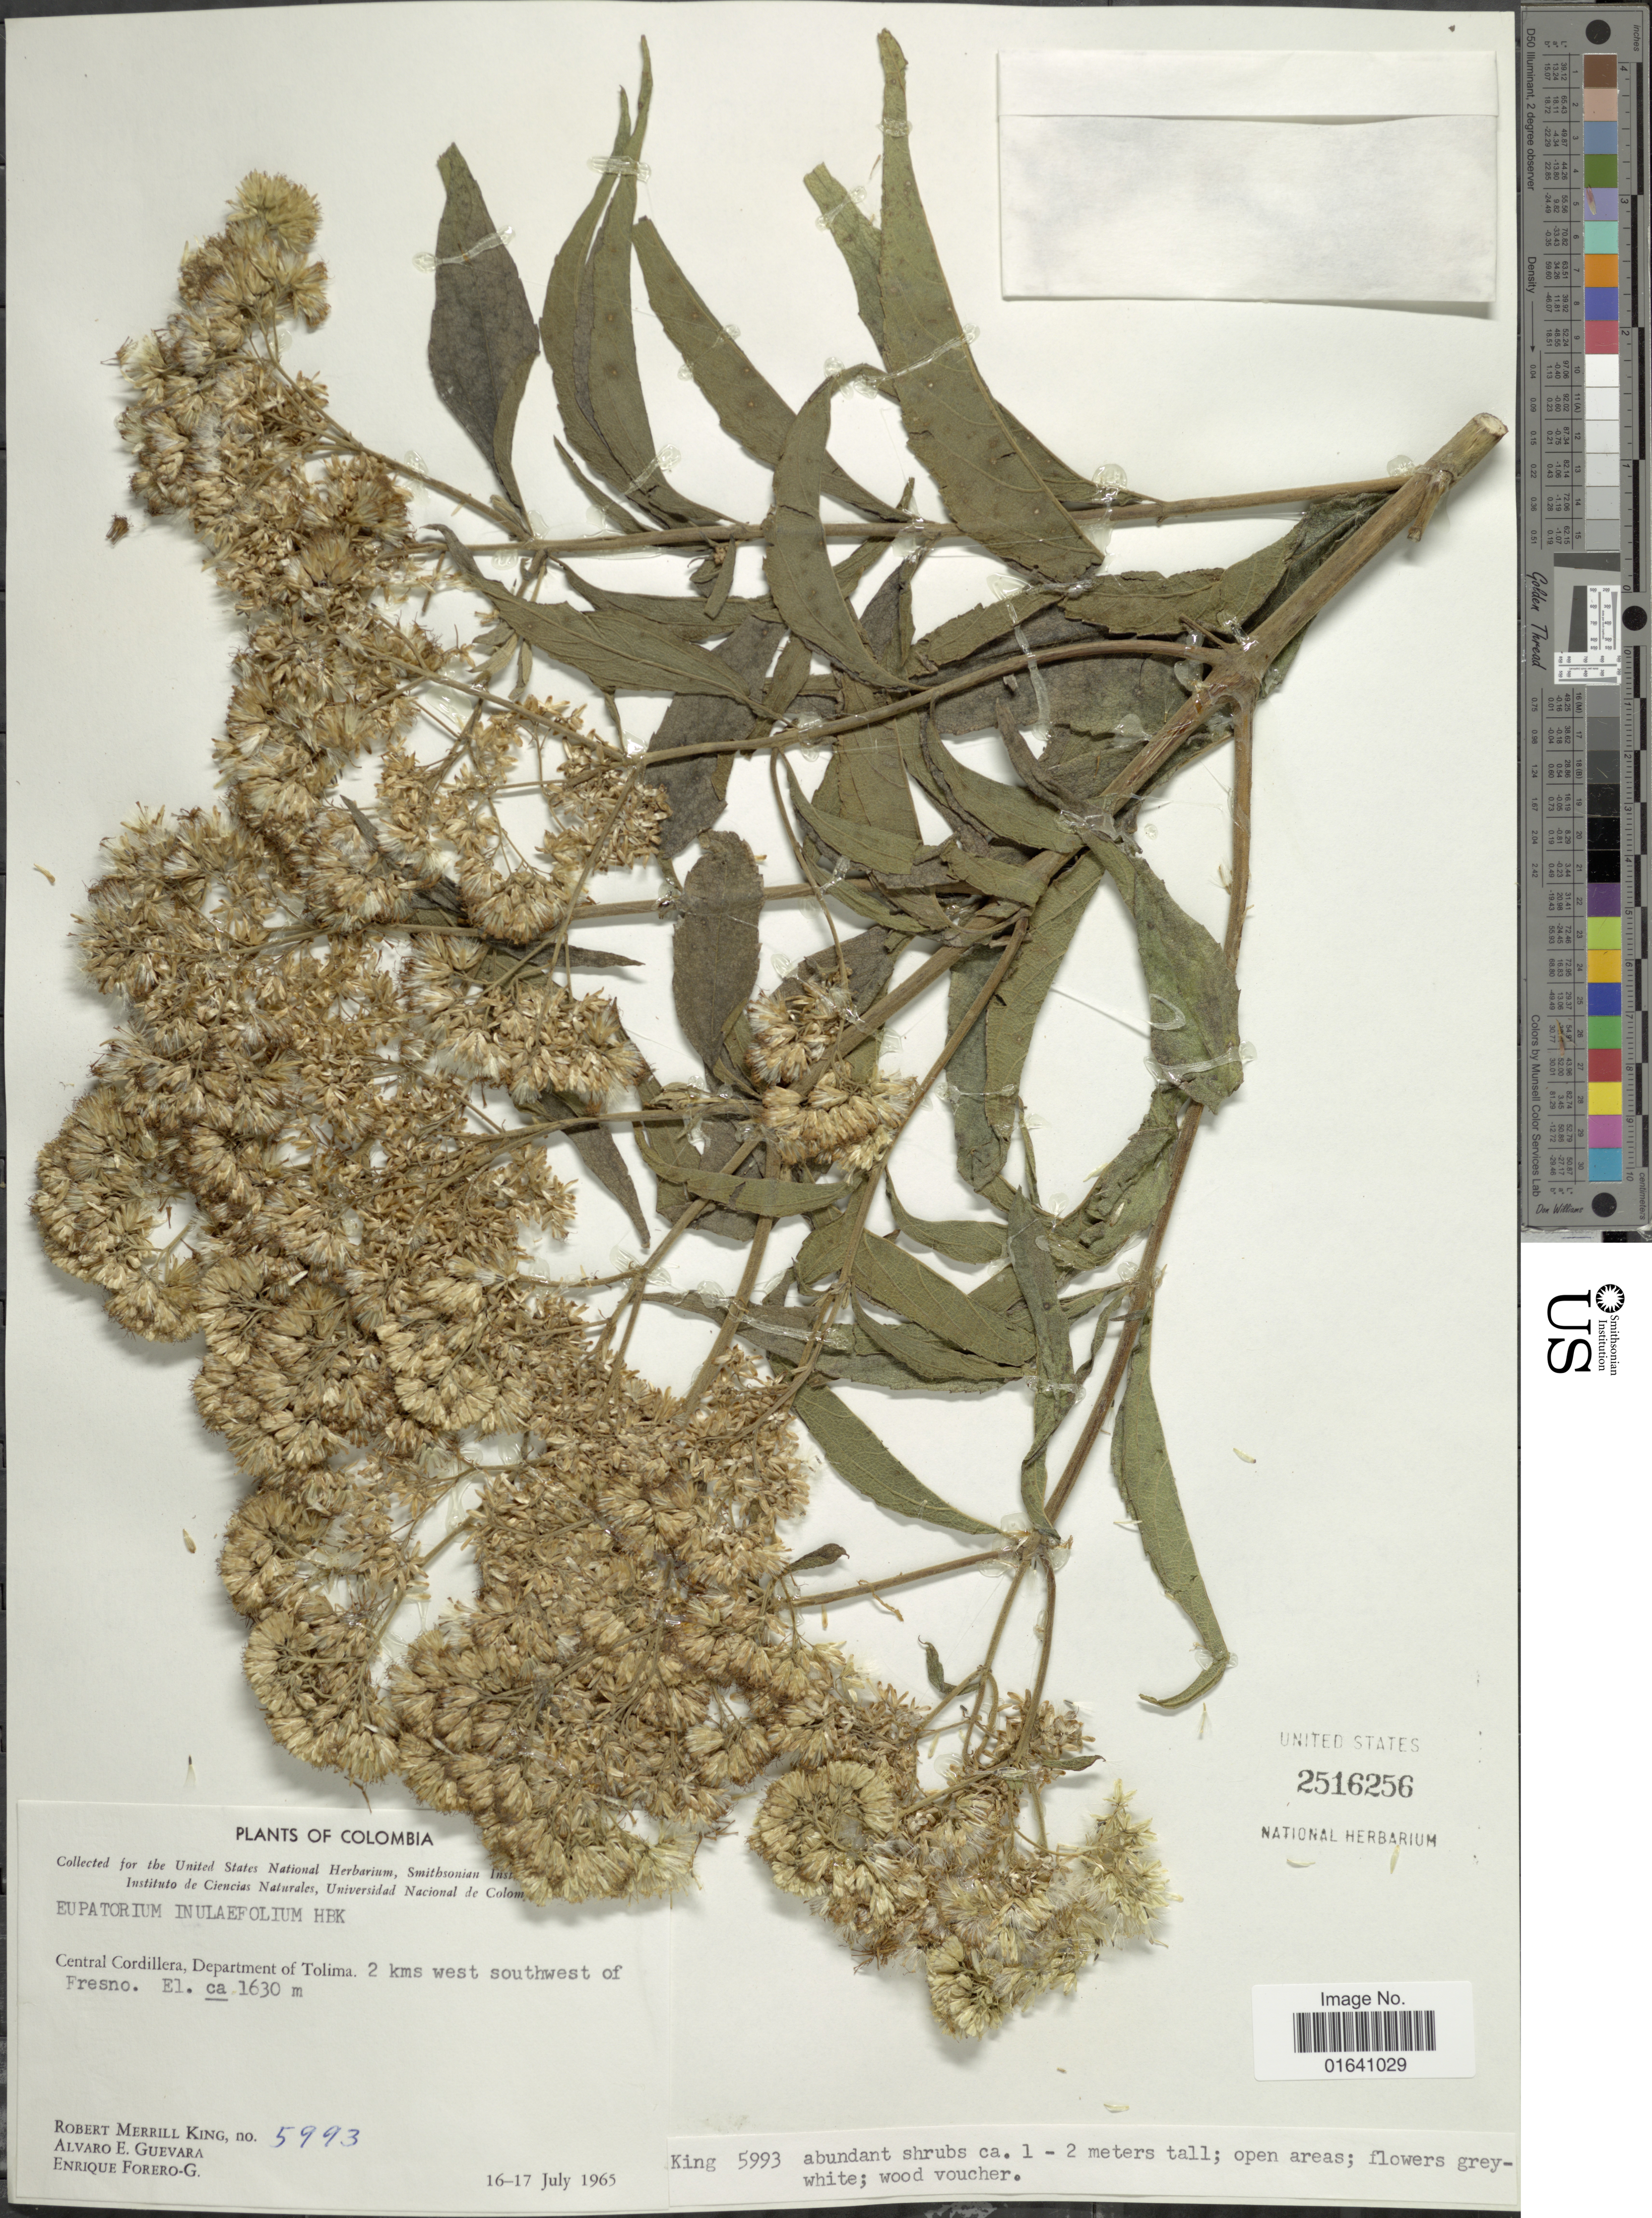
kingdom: Plantae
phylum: Tracheophyta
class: Magnoliopsida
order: Asterales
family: Asteraceae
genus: Austroeupatorium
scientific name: Austroeupatorium inulaefolium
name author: (Kunth) R.M. King & H. Rob.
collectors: R. M. King, A. E. Guevara & E. Forero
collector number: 5993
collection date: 1965-07-16/1965-07-17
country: Colombia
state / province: Tolima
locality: Central Cordillera, Department of Tolima. 2 km west southwest of Fresno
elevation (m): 1630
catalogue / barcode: US 2516256